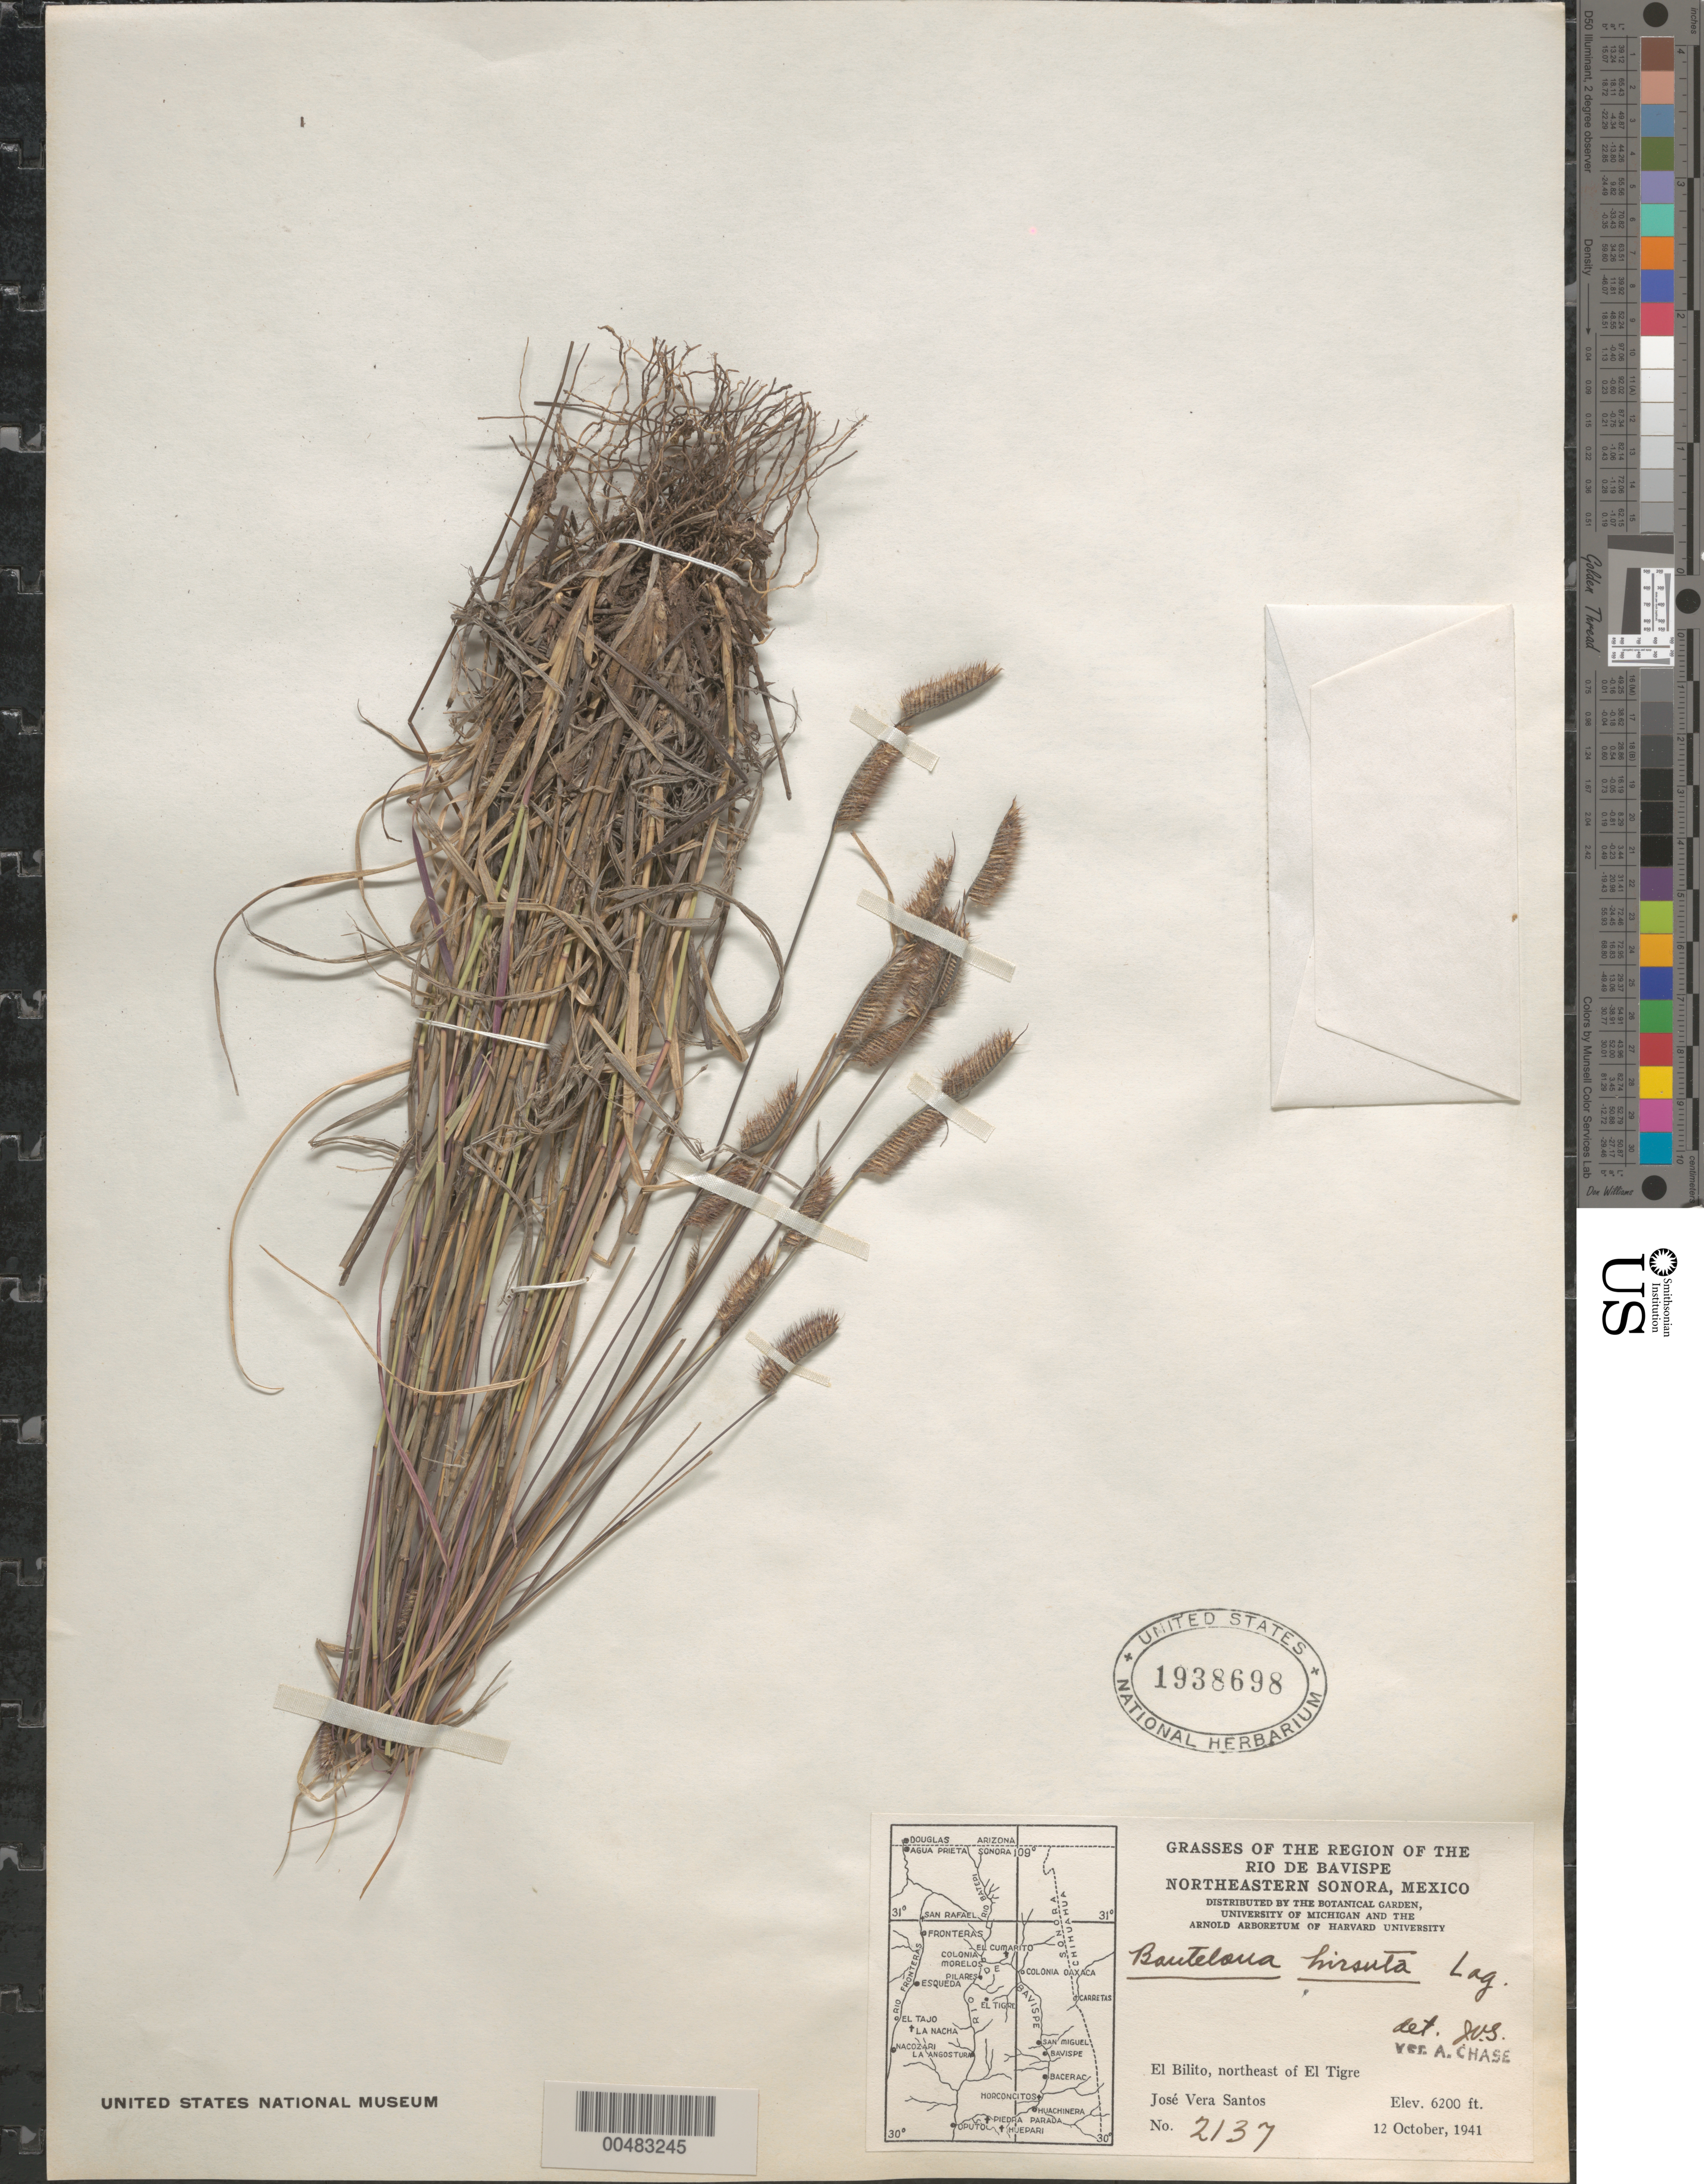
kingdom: Plantae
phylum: Tracheophyta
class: Liliopsida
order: Poales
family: Poaceae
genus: Bouteloua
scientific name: Bouteloua hirsuta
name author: Lag.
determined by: Santos, J. V.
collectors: J. V. Santos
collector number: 2137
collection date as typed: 12 Oct 1941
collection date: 1941-10-12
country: Mexico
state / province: Sonora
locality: Region of the Rio de Bavispe, NE Sonora, El Bilito, NE of El Tigre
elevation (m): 1890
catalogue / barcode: US 1938698